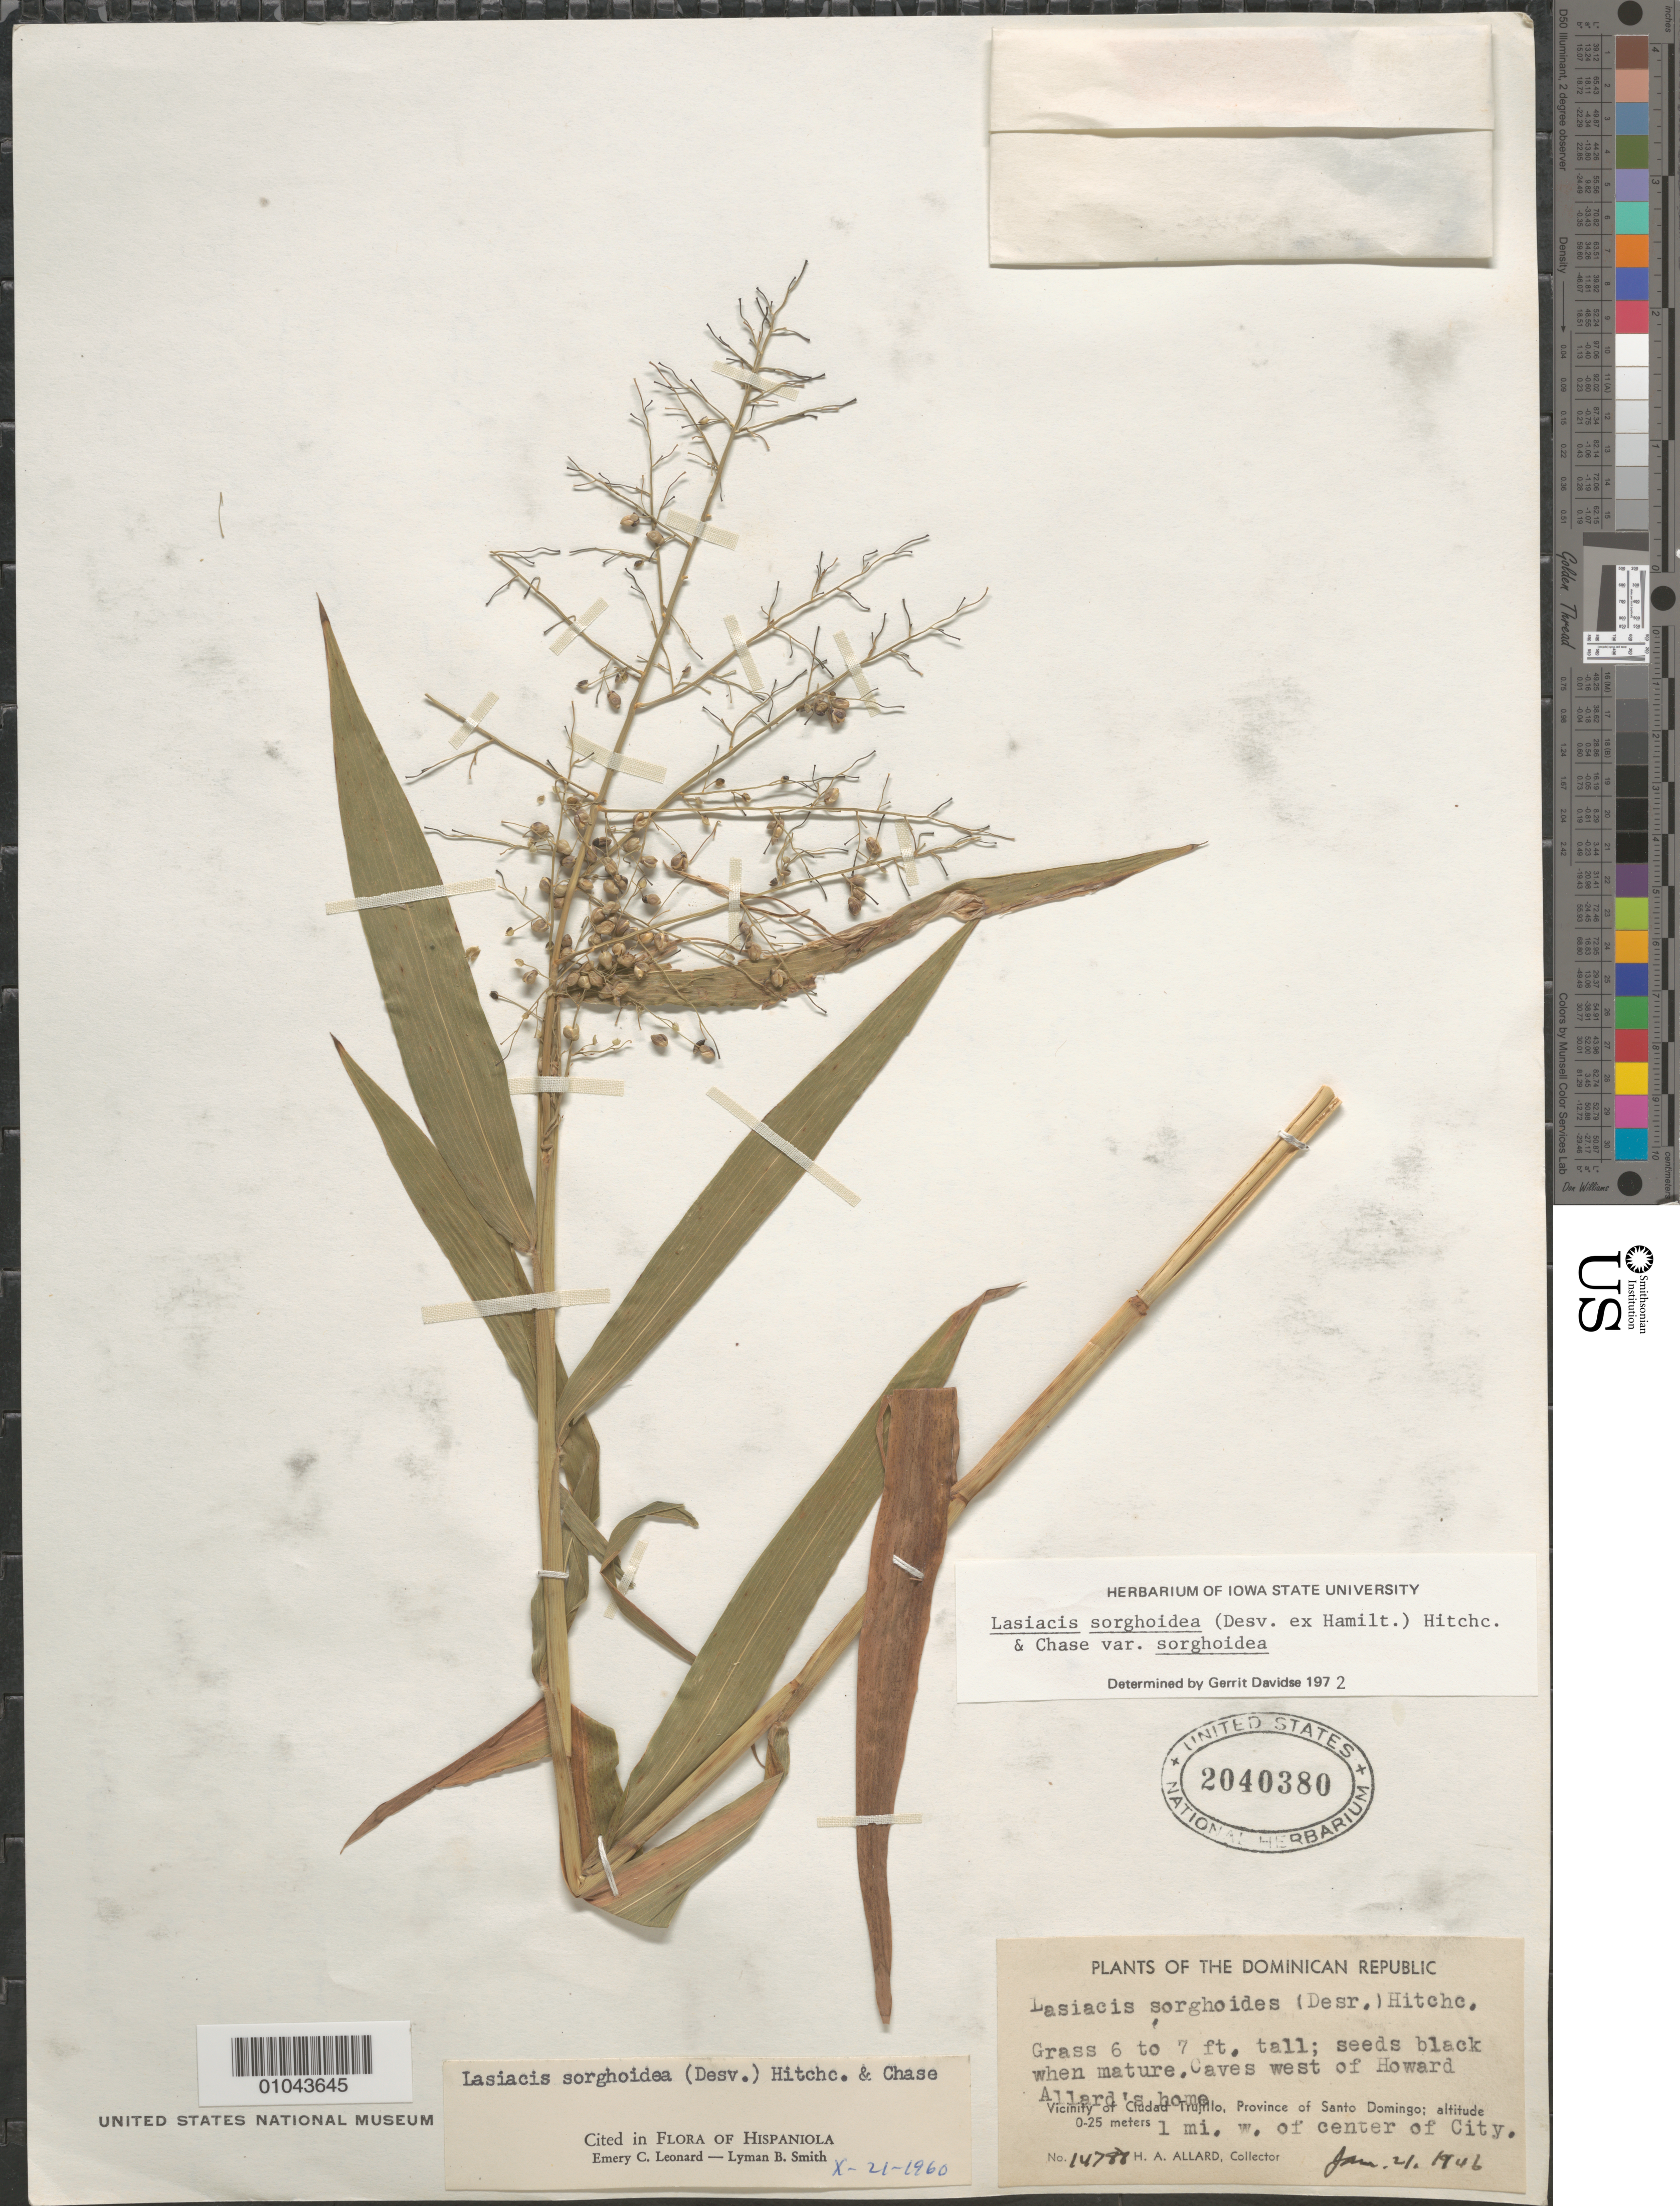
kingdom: Plantae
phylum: Tracheophyta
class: Liliopsida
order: Poales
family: Poaceae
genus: Lasiacis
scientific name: Lasiacis sorghoidea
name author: (Desv. ex Ham.) Hitchc. & Chase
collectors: H. A. Allard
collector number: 14788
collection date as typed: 21 Jan 1946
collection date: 1946-01-21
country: Dominican Republic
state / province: La Vega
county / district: Santo Domingo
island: Hispaniola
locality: Vicinity of Santo Domingo city, province of Santo Domingo, caves west of Howard Allard's home. 1 mile west of center of city.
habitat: in caves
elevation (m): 0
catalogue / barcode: US 2040380